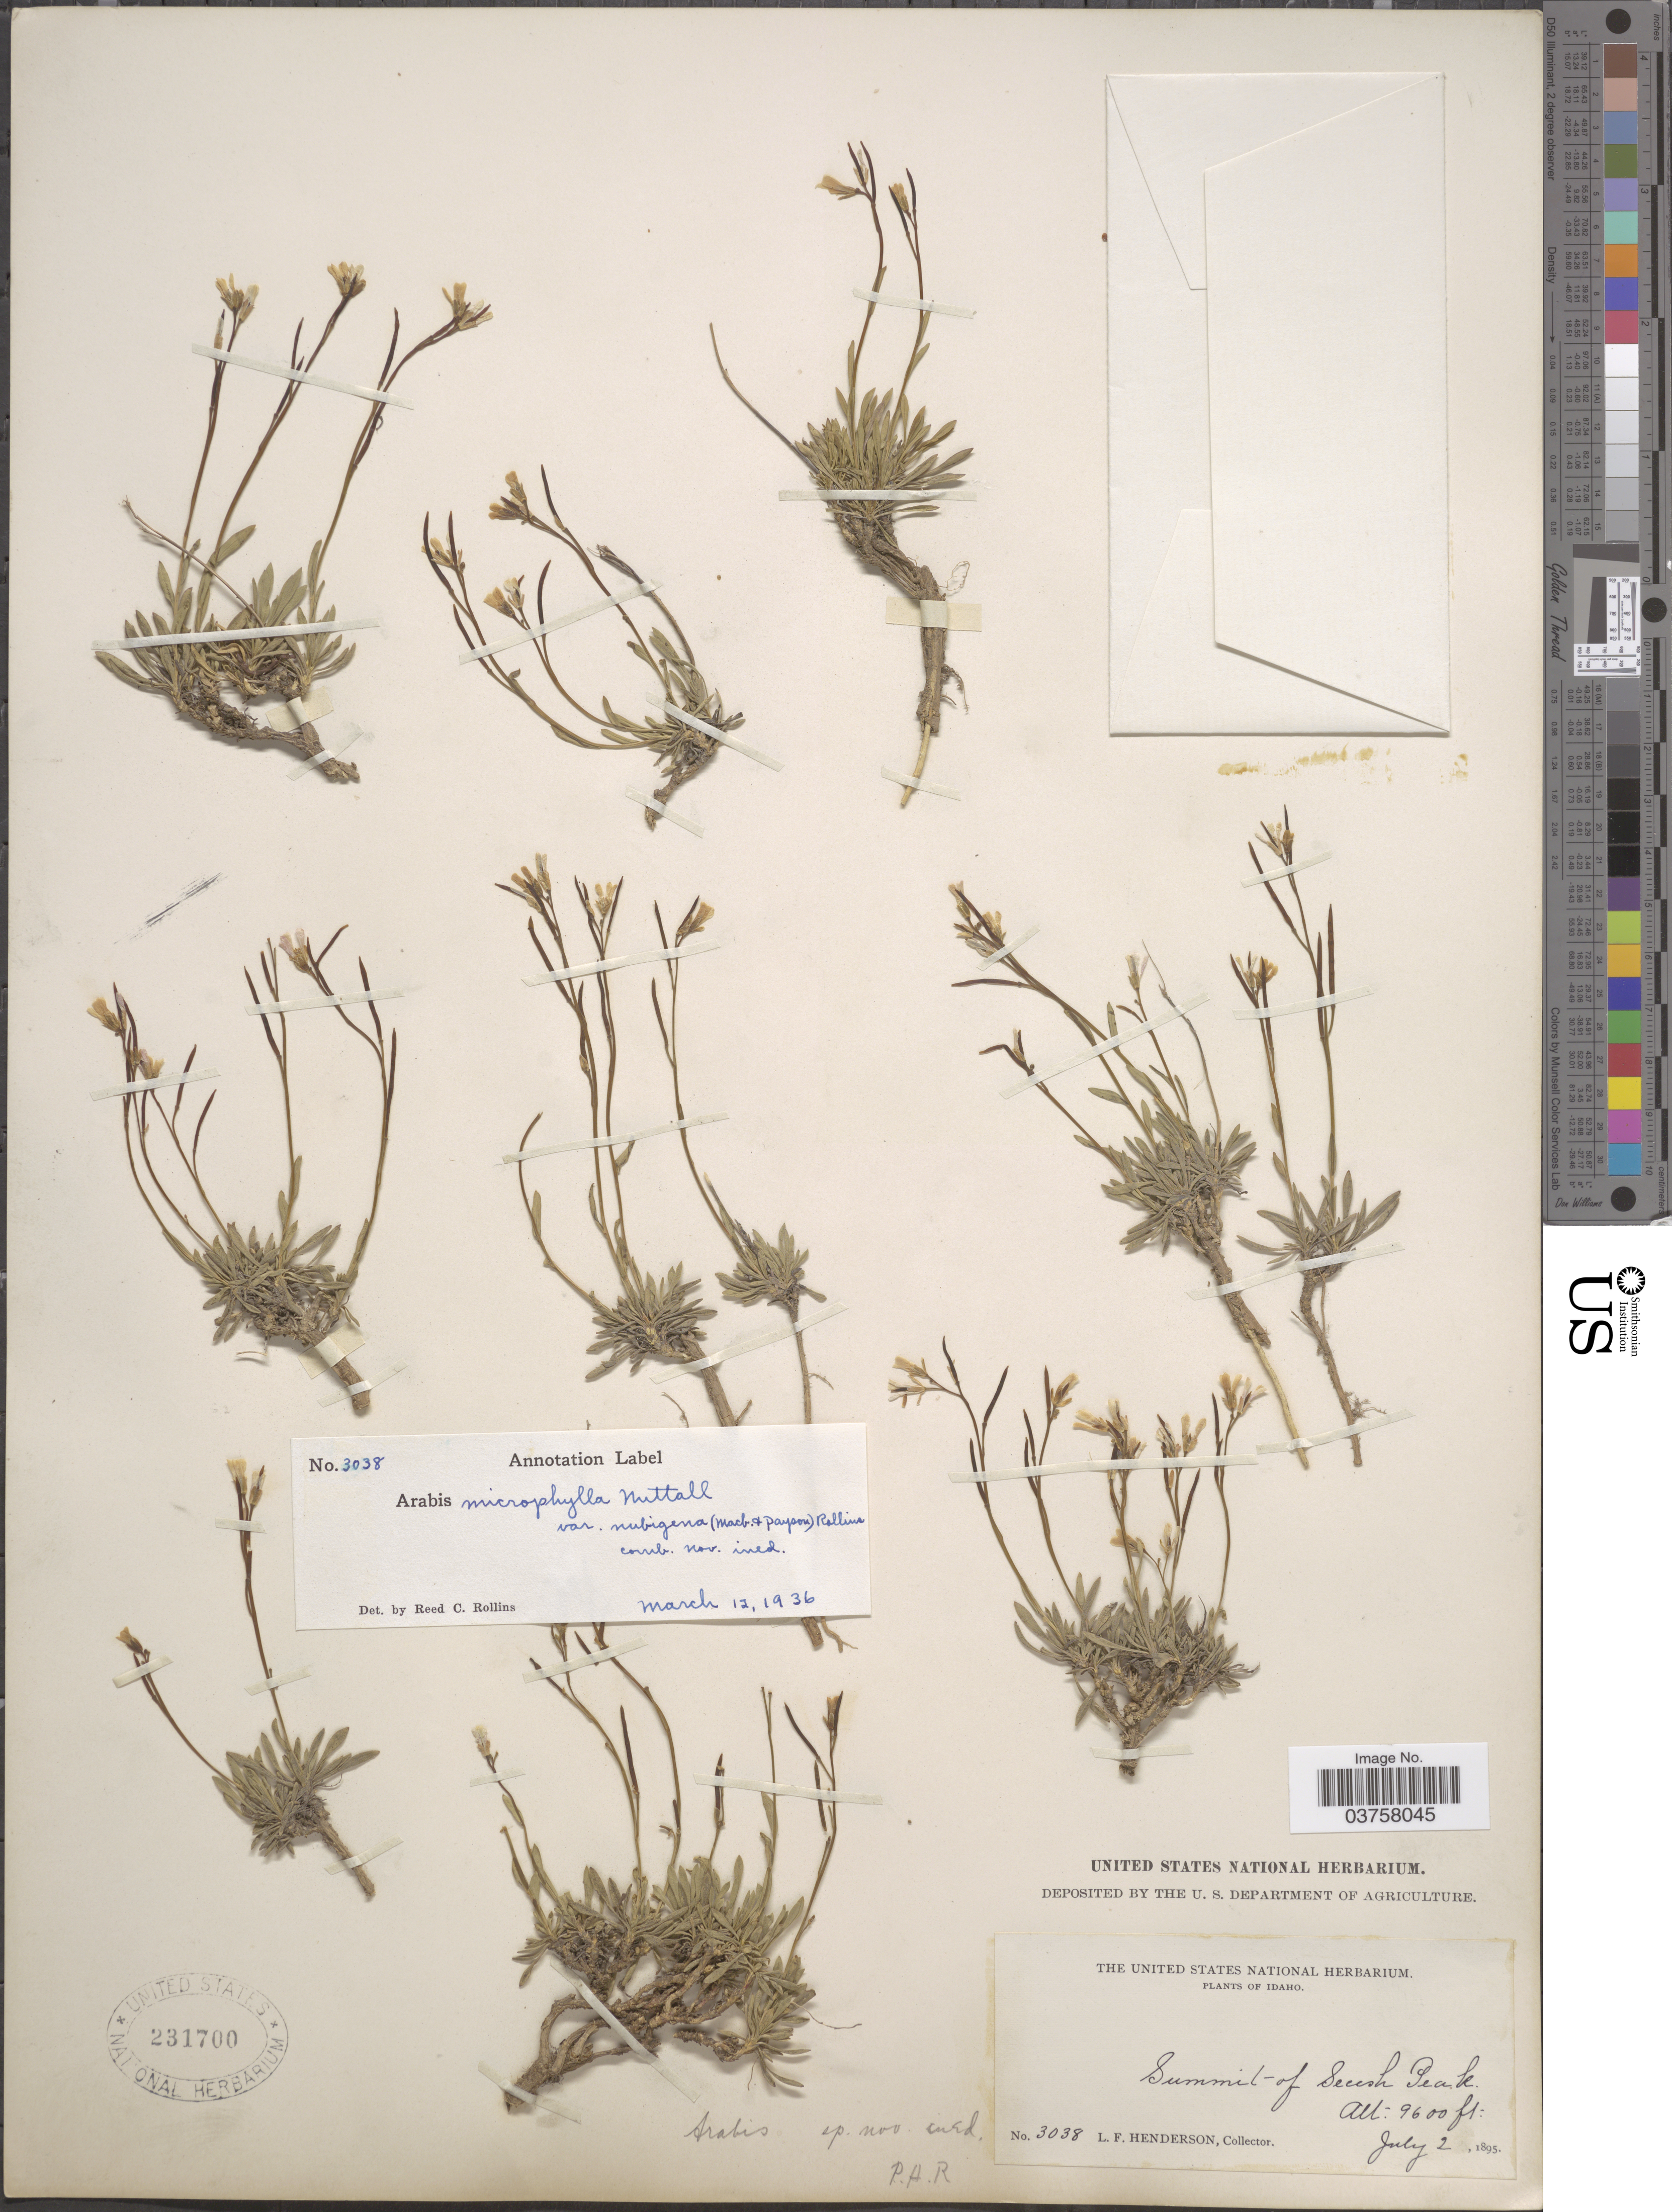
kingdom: Plantae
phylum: Tracheophyta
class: Magnoliopsida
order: Brassicales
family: Brassicaceae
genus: Arabis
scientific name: Arabis lyallii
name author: S. Watson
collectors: L. Henderson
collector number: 3038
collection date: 1895-07-02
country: United States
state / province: Idaho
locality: Summit of Secesh Peak.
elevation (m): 2926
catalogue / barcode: US 231700